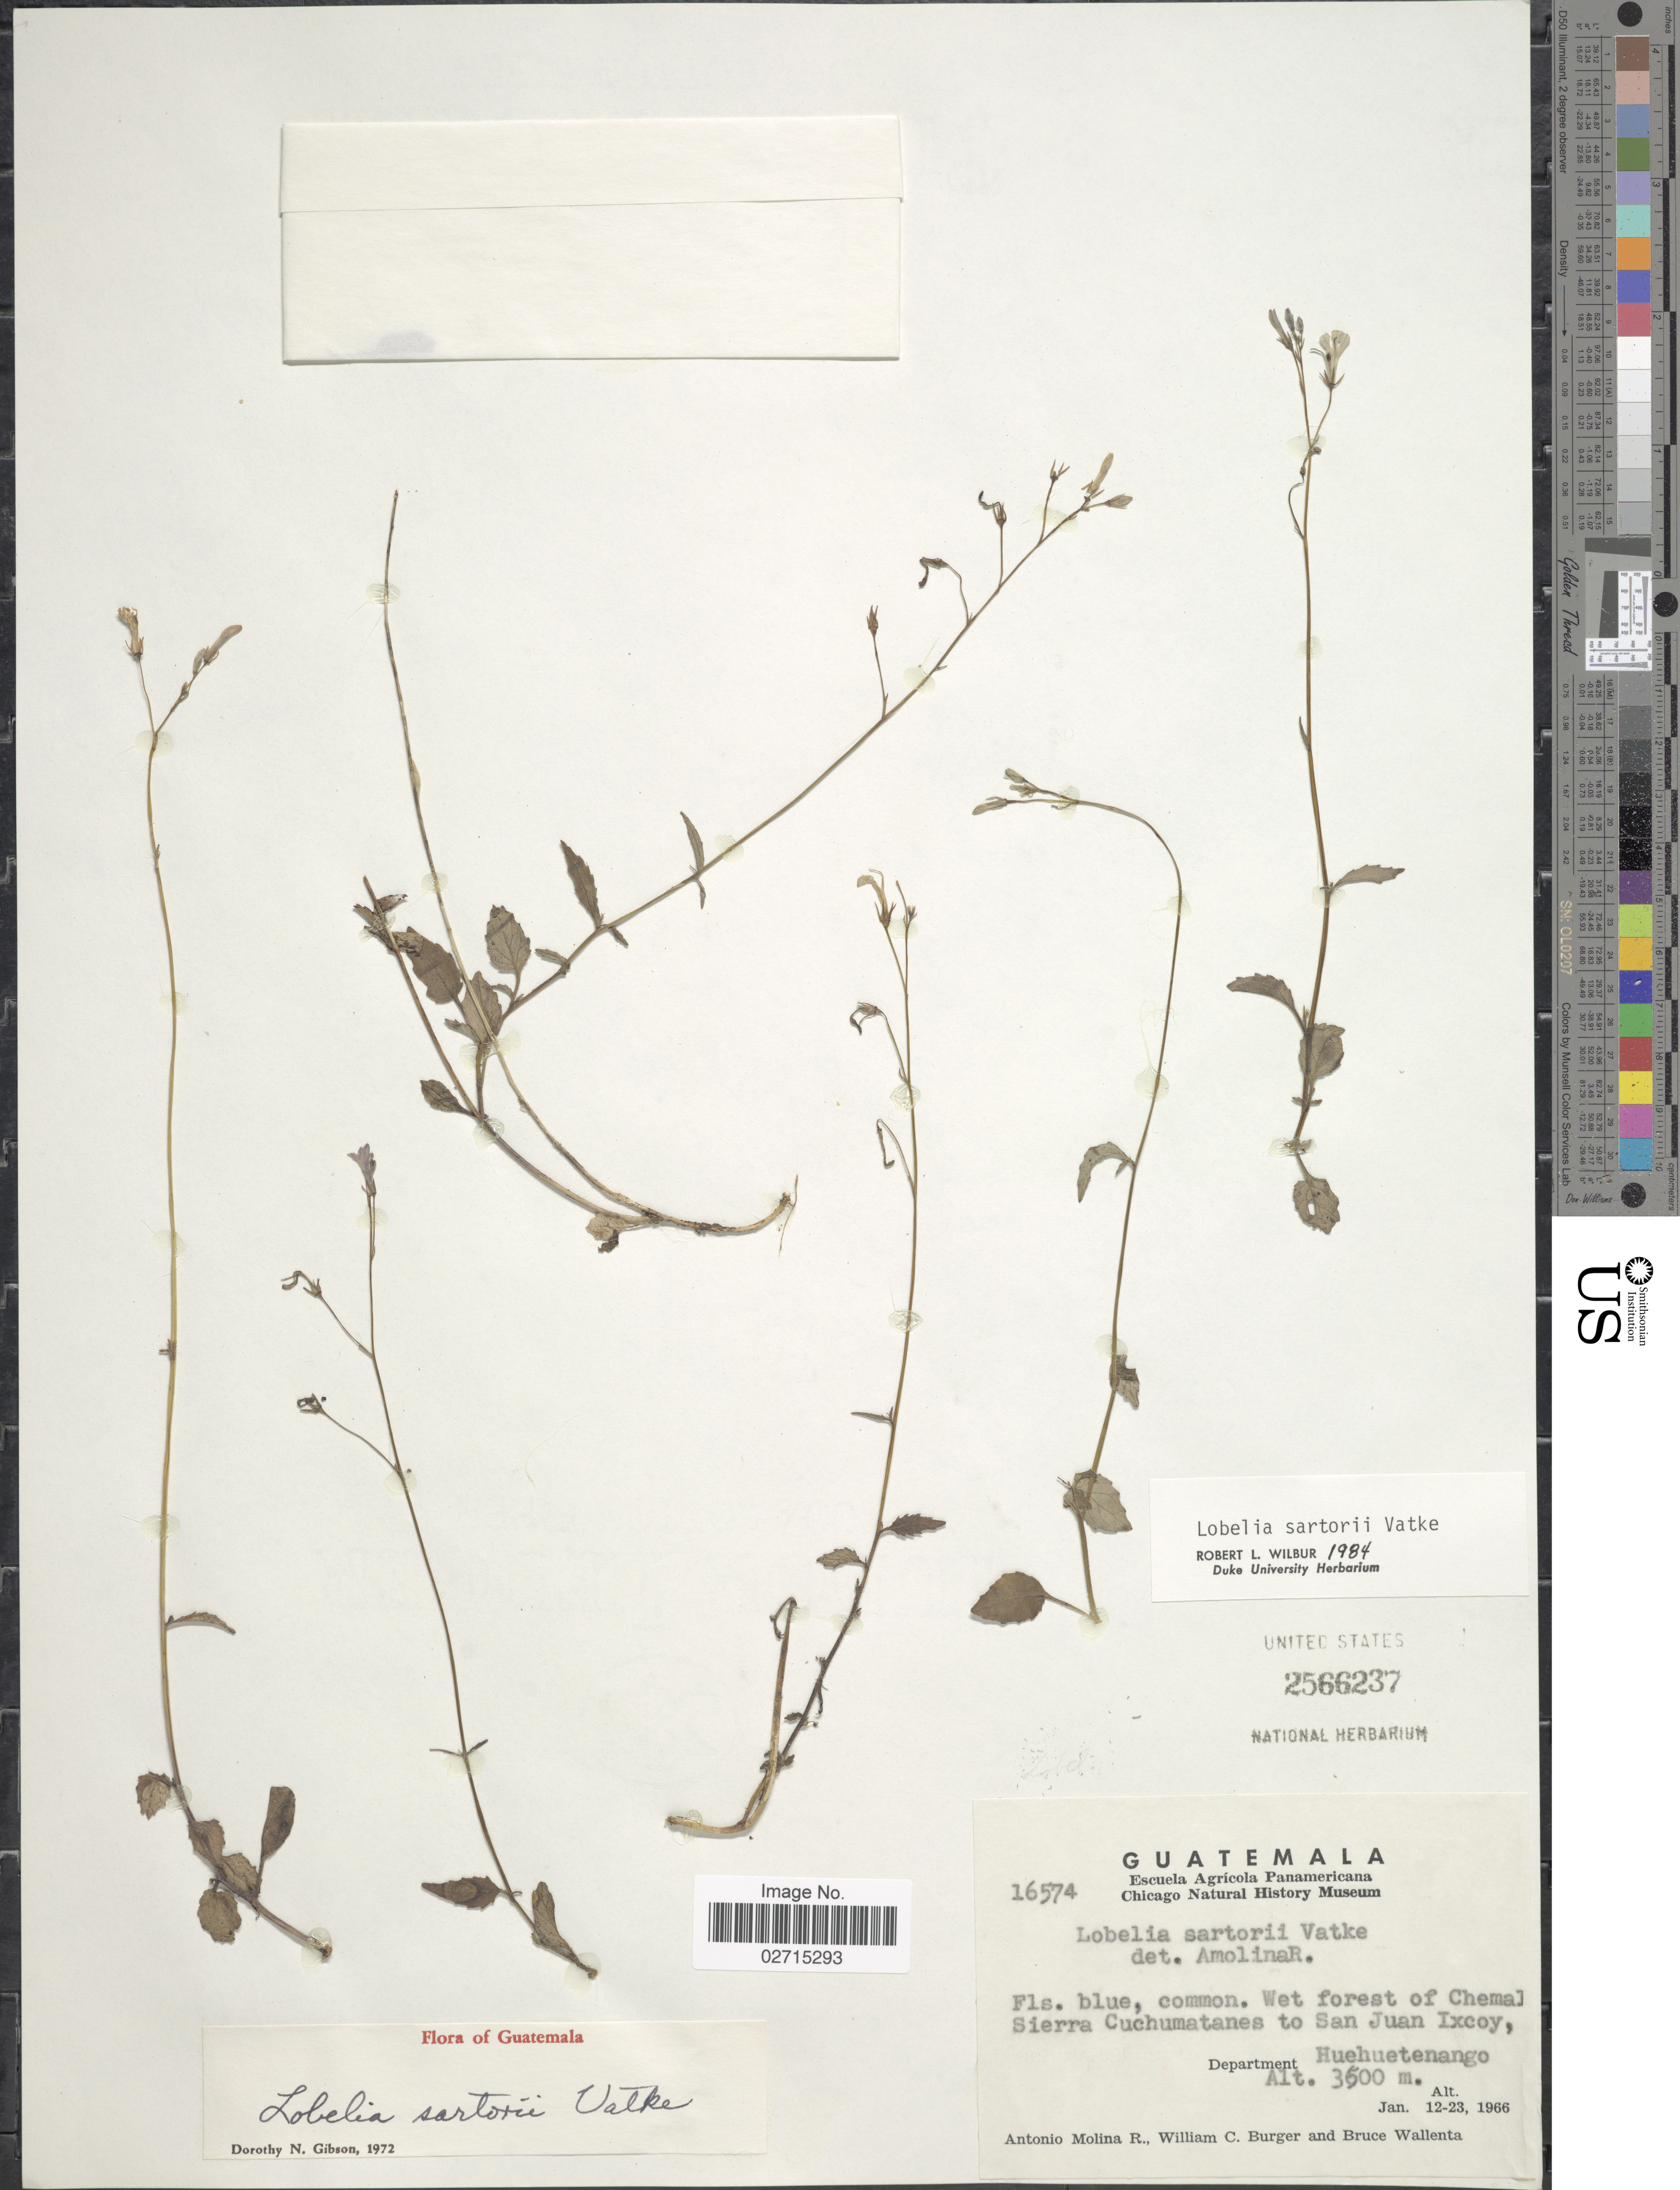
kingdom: Plantae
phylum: Tracheophyta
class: Magnoliopsida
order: Asterales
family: Campanulaceae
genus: Lobelia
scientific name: Lobelia sartorii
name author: Vatke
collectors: A. Molina R., W. Burger & B. Wallenta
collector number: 16574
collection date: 1966-01-12/1966-01-23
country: Guatemala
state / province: Huehuetenango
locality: Wet forest of Chemal Sierra Cuchumatanes to San Juan Ixcoy, Department Huehuetenango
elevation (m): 3500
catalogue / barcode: US 2566237